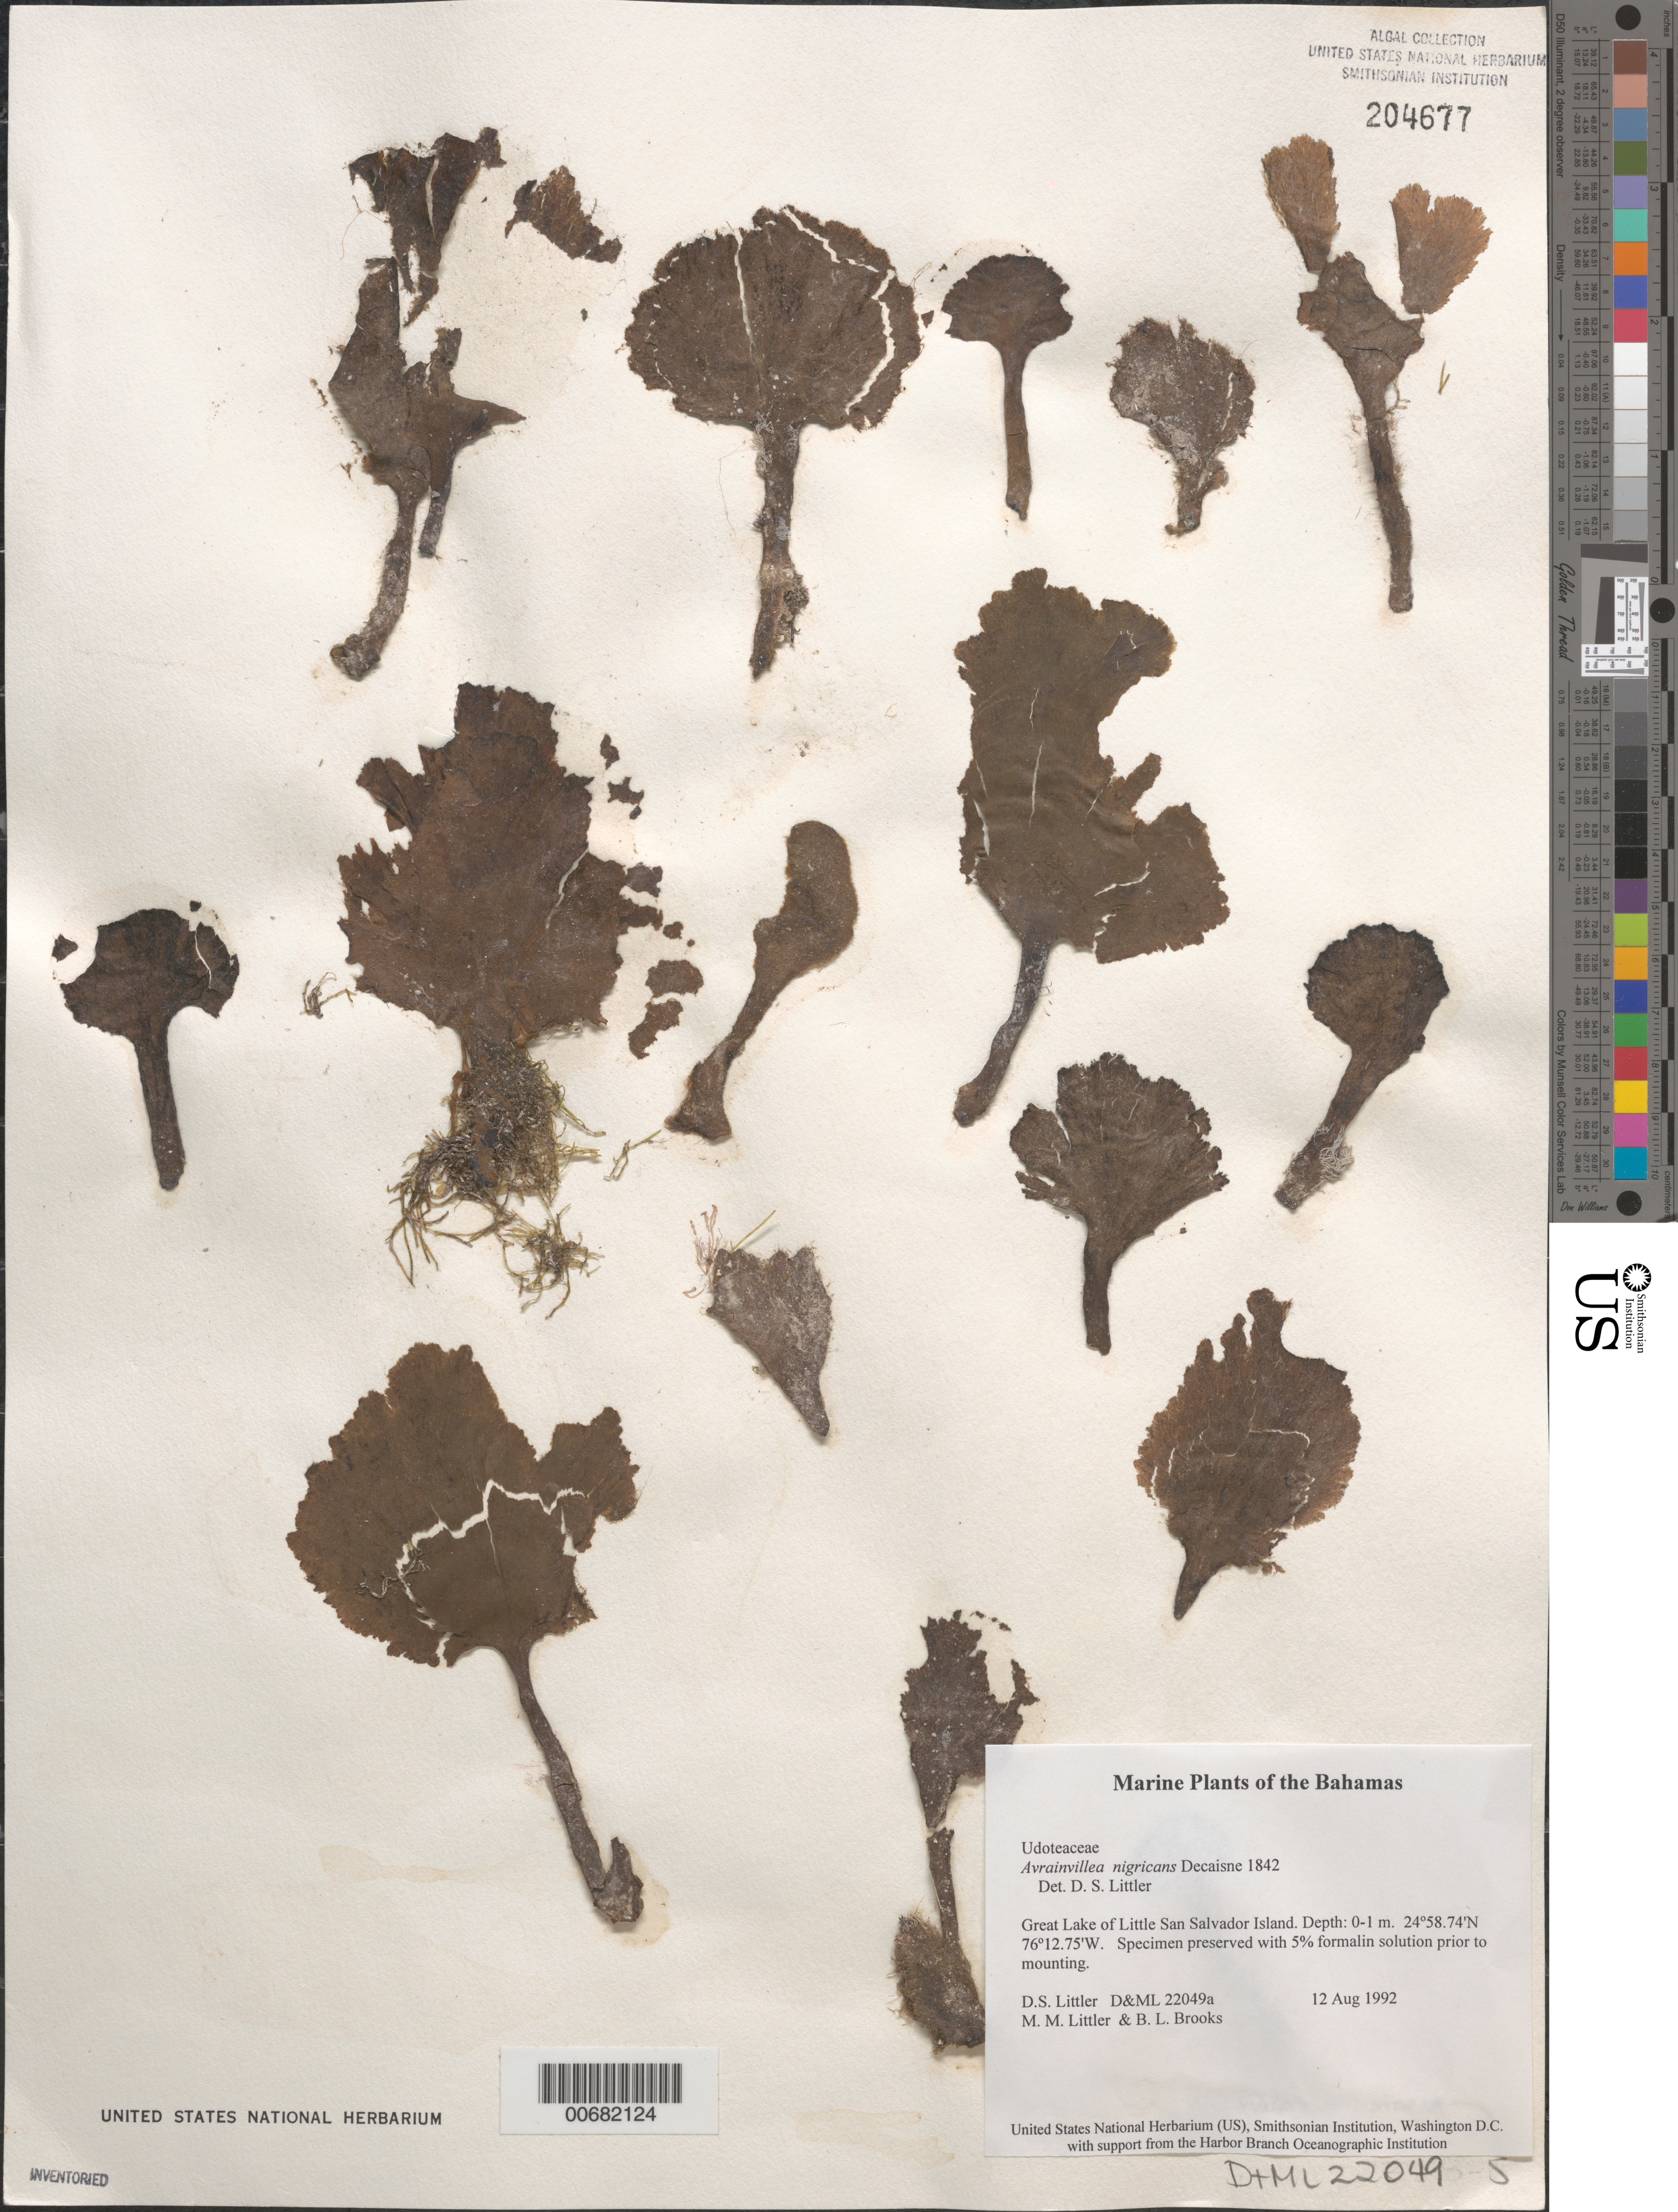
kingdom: Plantae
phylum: Chlorophyta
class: Ulvophyceae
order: Bryopsidales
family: Dichotomosiphonaceae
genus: Avrainvillea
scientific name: Avrainvillea nigricans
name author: Decne.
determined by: Littler, D. S.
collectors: D. S. Littler, M. M. Littler & B. Brooks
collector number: D&ML 22049a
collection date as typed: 12 Aug 1992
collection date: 1992-08-12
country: Bahamas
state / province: San Salvador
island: Little San Salvador Island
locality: Great Lake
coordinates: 24 58.74' N, 76 12.75' W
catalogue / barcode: US 204677